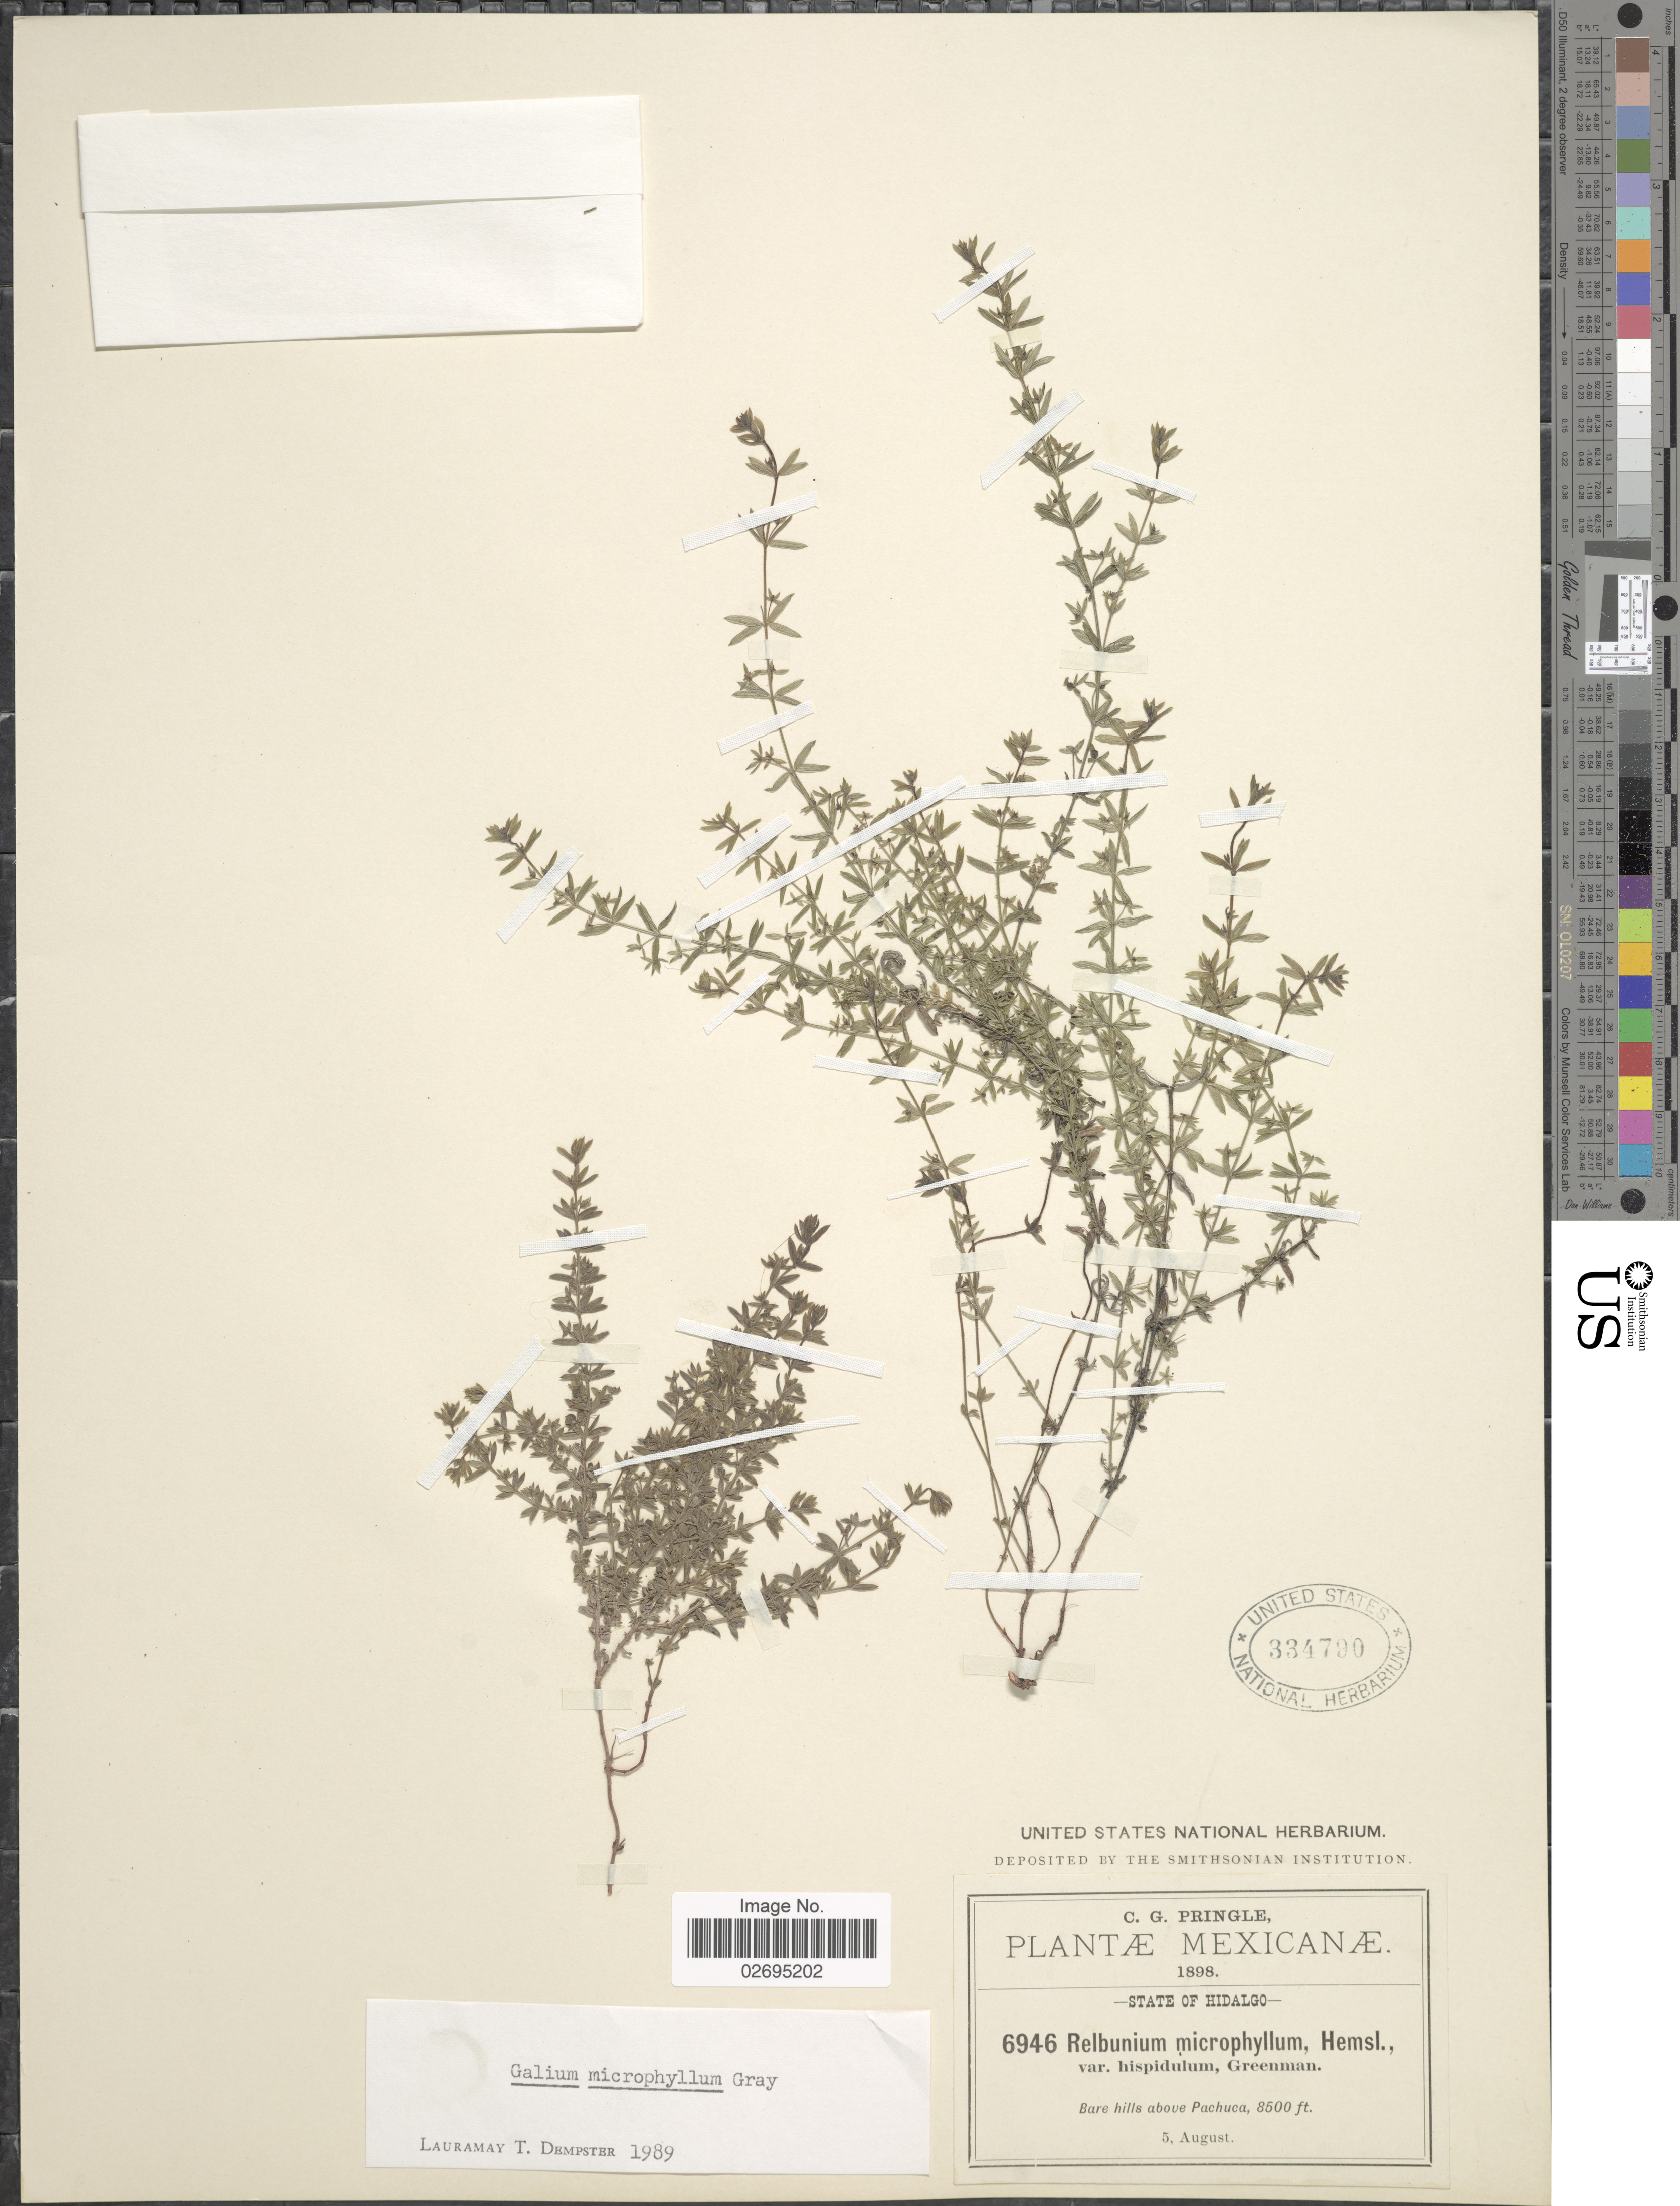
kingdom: Plantae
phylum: Tracheophyta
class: Magnoliopsida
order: Gentianales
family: Rubiaceae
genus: Galium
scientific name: Galium microphyllum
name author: A. Gray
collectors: C. G. Pringle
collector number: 6946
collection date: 1898-08-05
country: Mexico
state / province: Hidalgo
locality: Above Pachuca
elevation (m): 2591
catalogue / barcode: US 334790